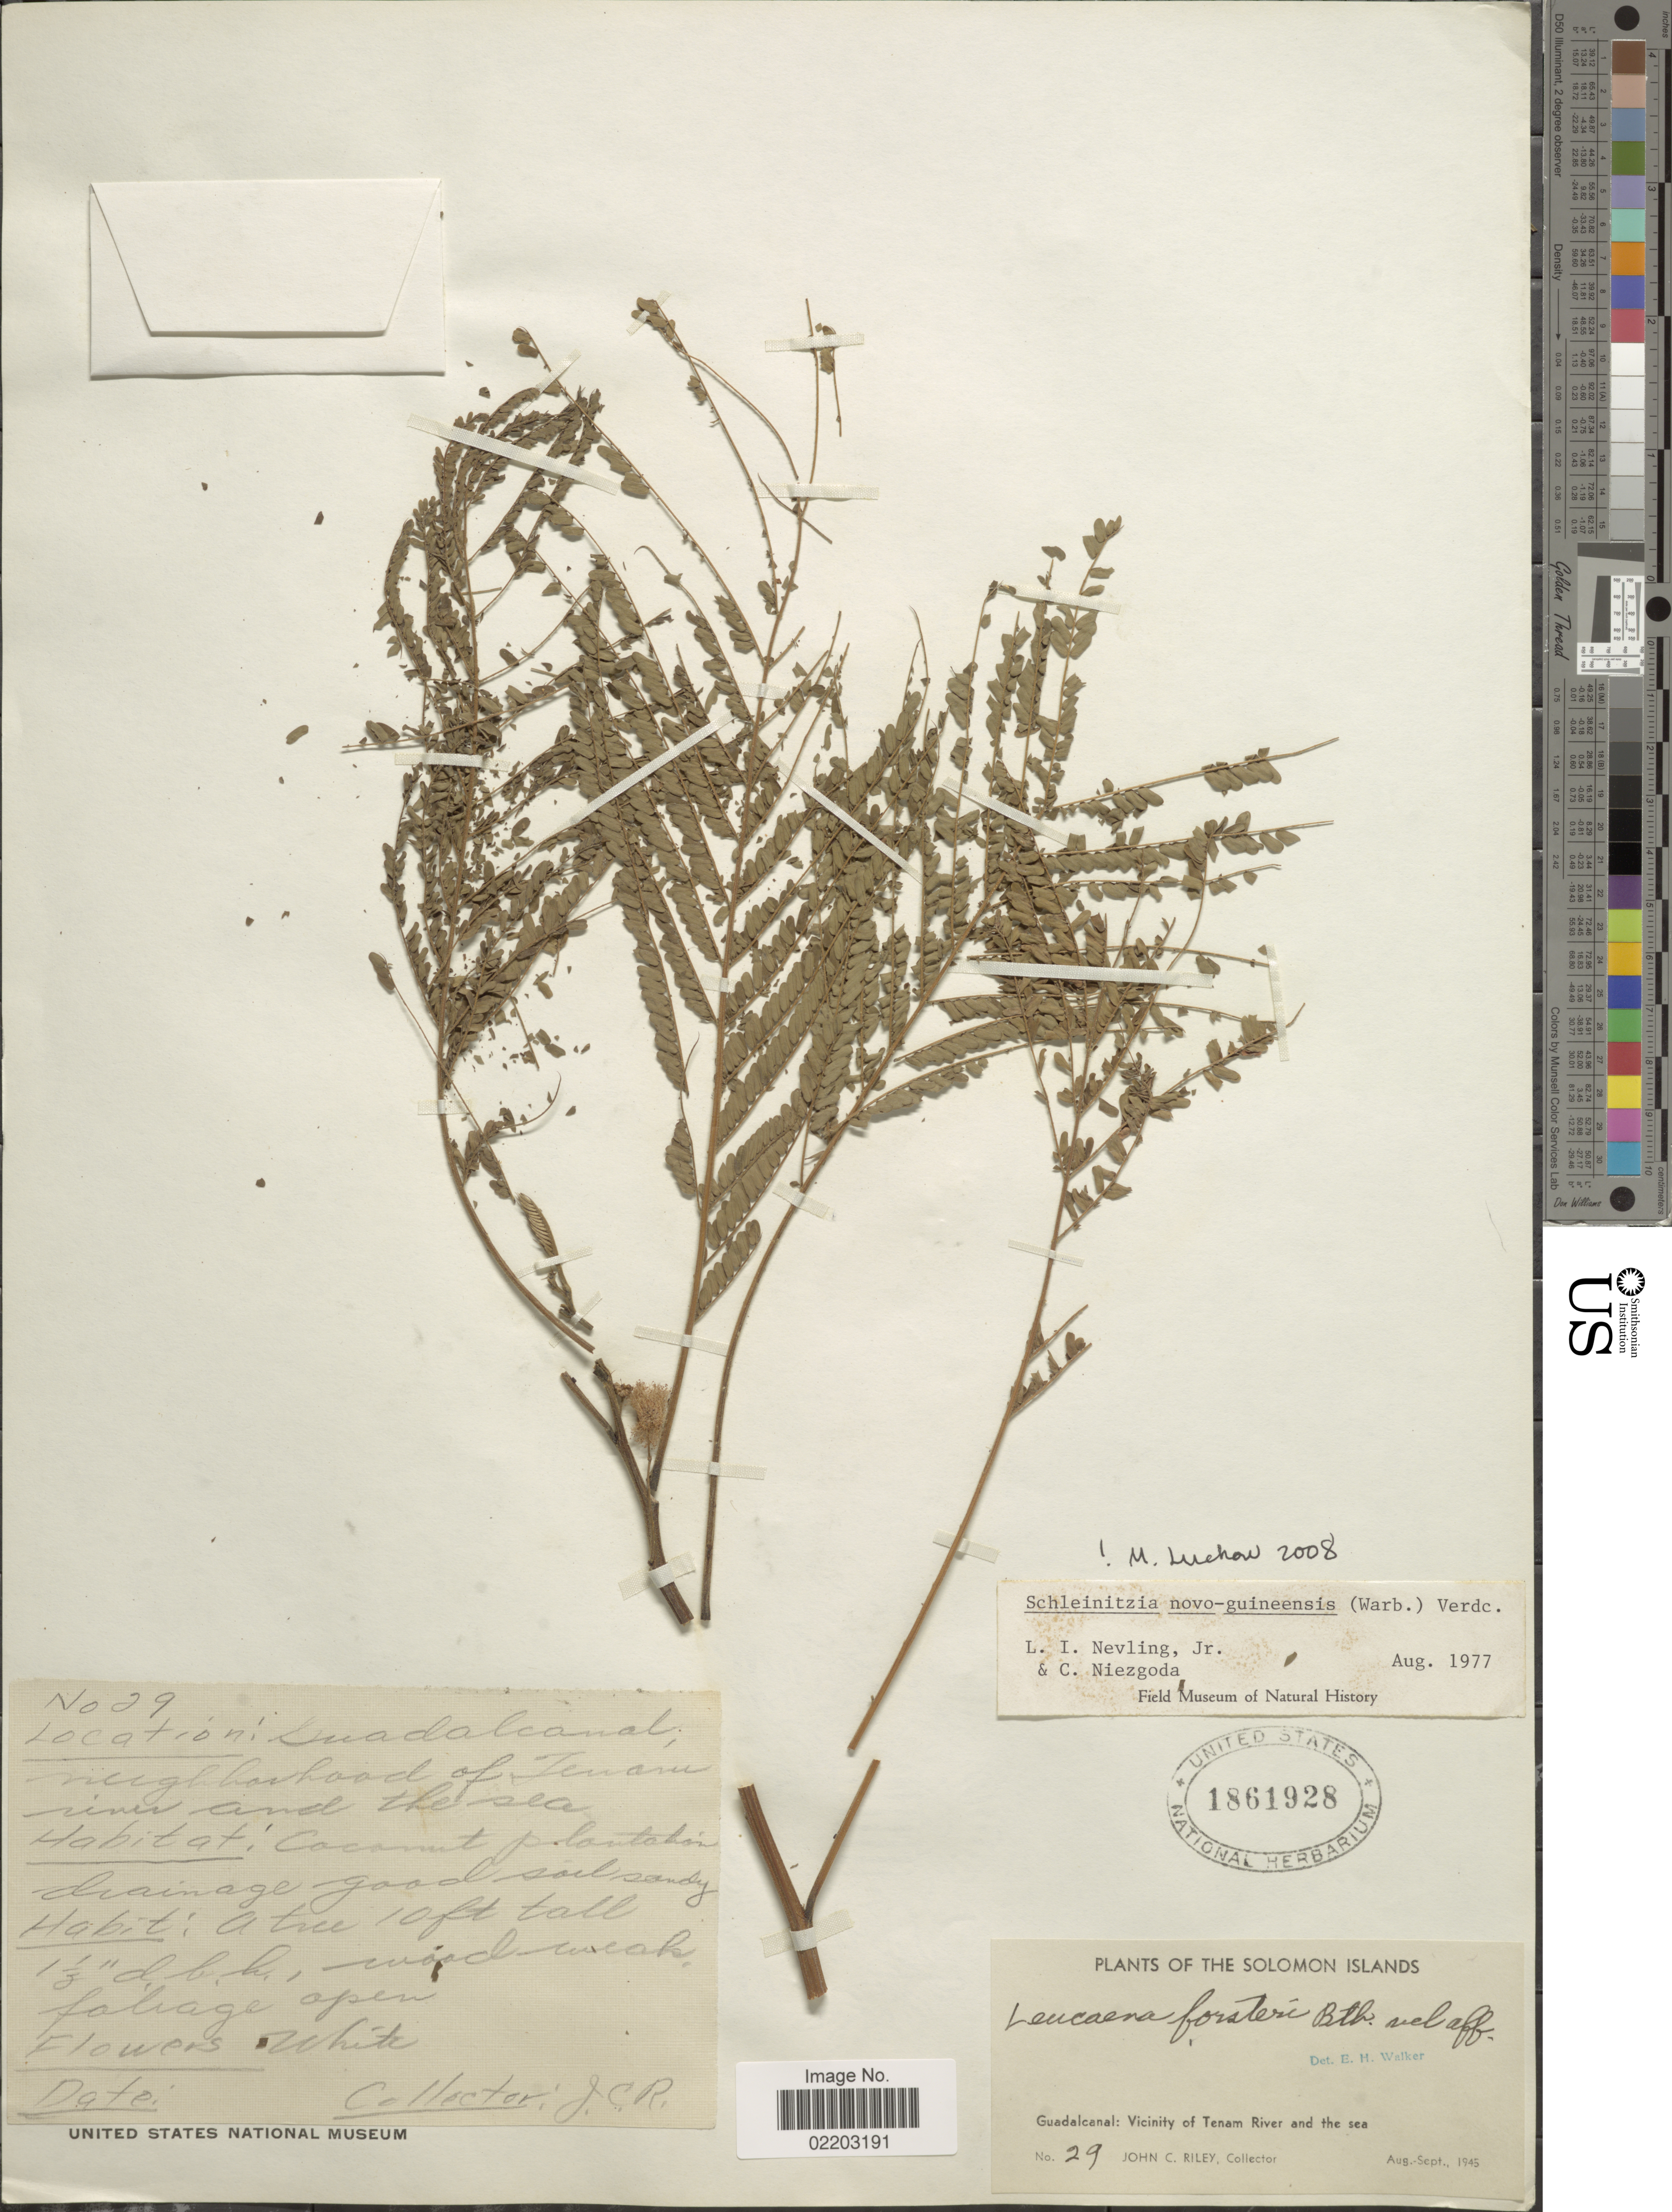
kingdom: Plantae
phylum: Tracheophyta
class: Magnoliopsida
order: Fabales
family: Fabaceae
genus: Schleinitzia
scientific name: Schleinitzia novoguineensis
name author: (Warb.) Verdc.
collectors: J. C. Riley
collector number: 29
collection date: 1945-08/1945-09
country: Solomon Islands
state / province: Solomon Islands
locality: Guadalcanal: Vicinity of Tenam River and the sea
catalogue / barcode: US 1861928